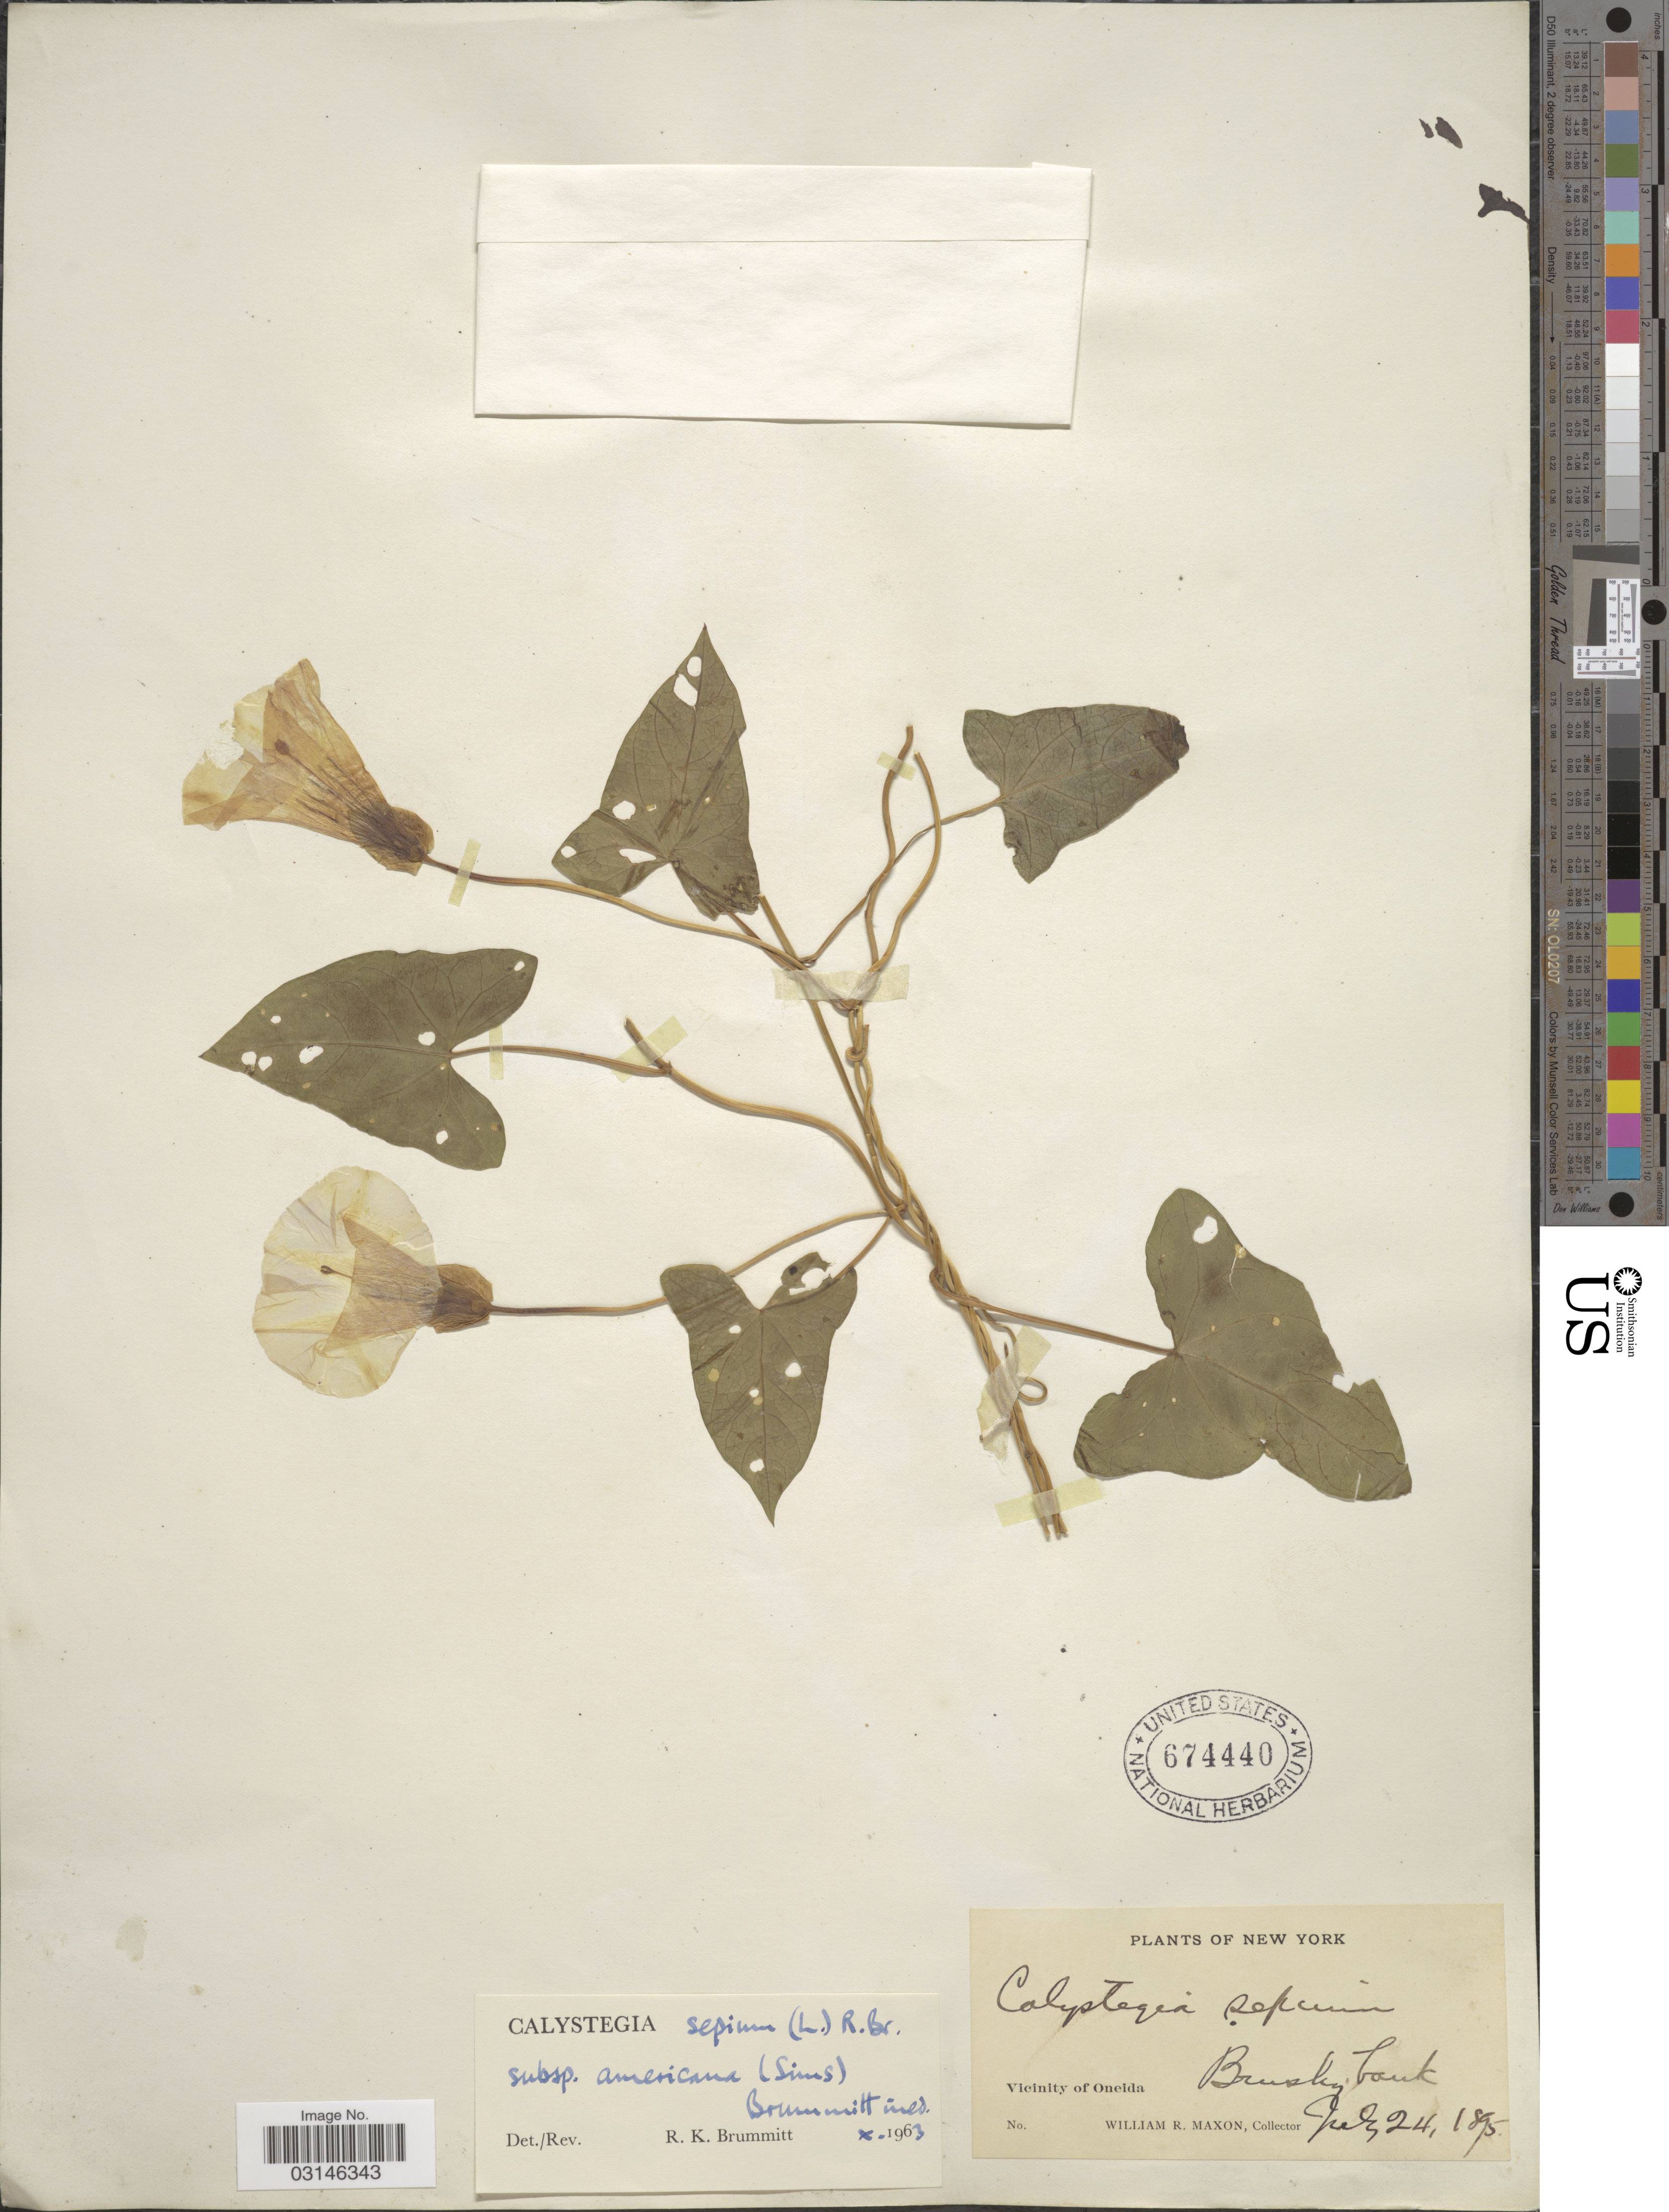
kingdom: Plantae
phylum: Tracheophyta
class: Magnoliopsida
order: Solanales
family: Convolvulaceae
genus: Calystegia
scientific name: Calystegia sepium subsp. americana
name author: (Sims) Brummitt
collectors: W. R. Maxon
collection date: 1895-07-24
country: United States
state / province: New York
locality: Vicinity of Oneida, Bushy bank.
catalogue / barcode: US 674440